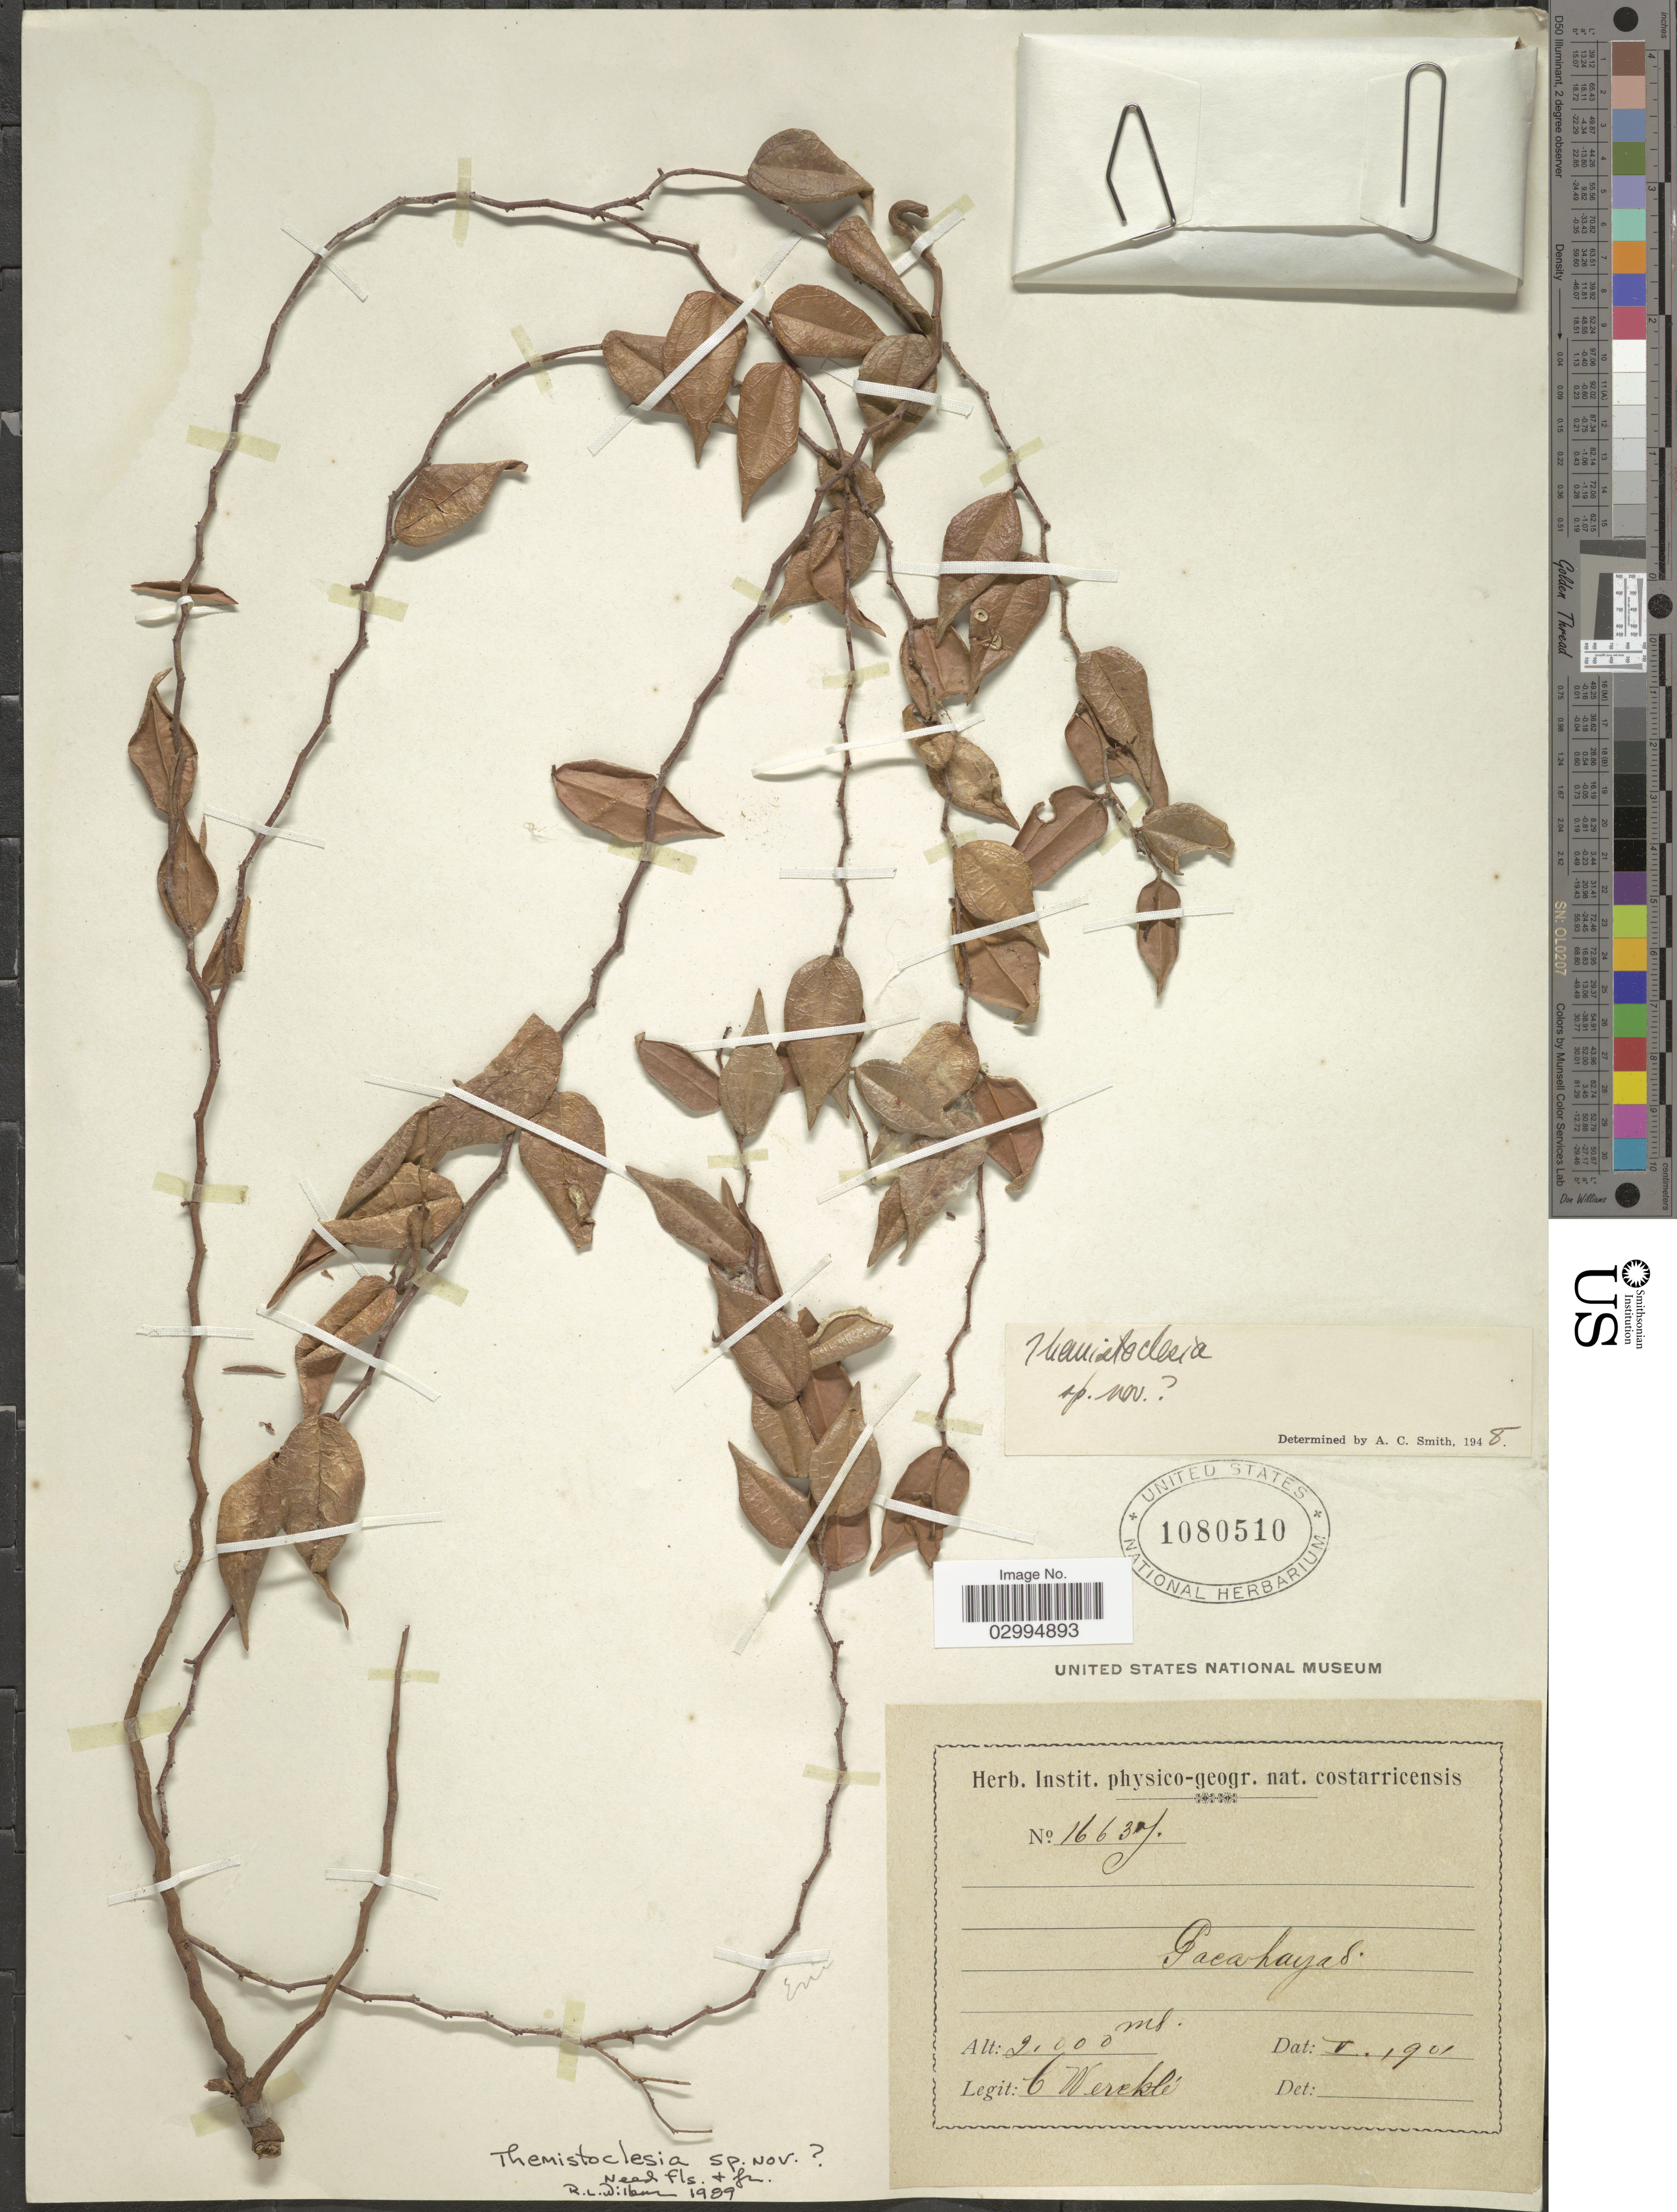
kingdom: Plantae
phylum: Tracheophyta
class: Magnoliopsida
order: Ericales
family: Ericaceae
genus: Themistoclesia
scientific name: Themistoclesia sp.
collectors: C. Wercklé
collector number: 1633J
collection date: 1901-05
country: Costa Rica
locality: Guacamayas.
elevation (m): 2000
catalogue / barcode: US 1080510